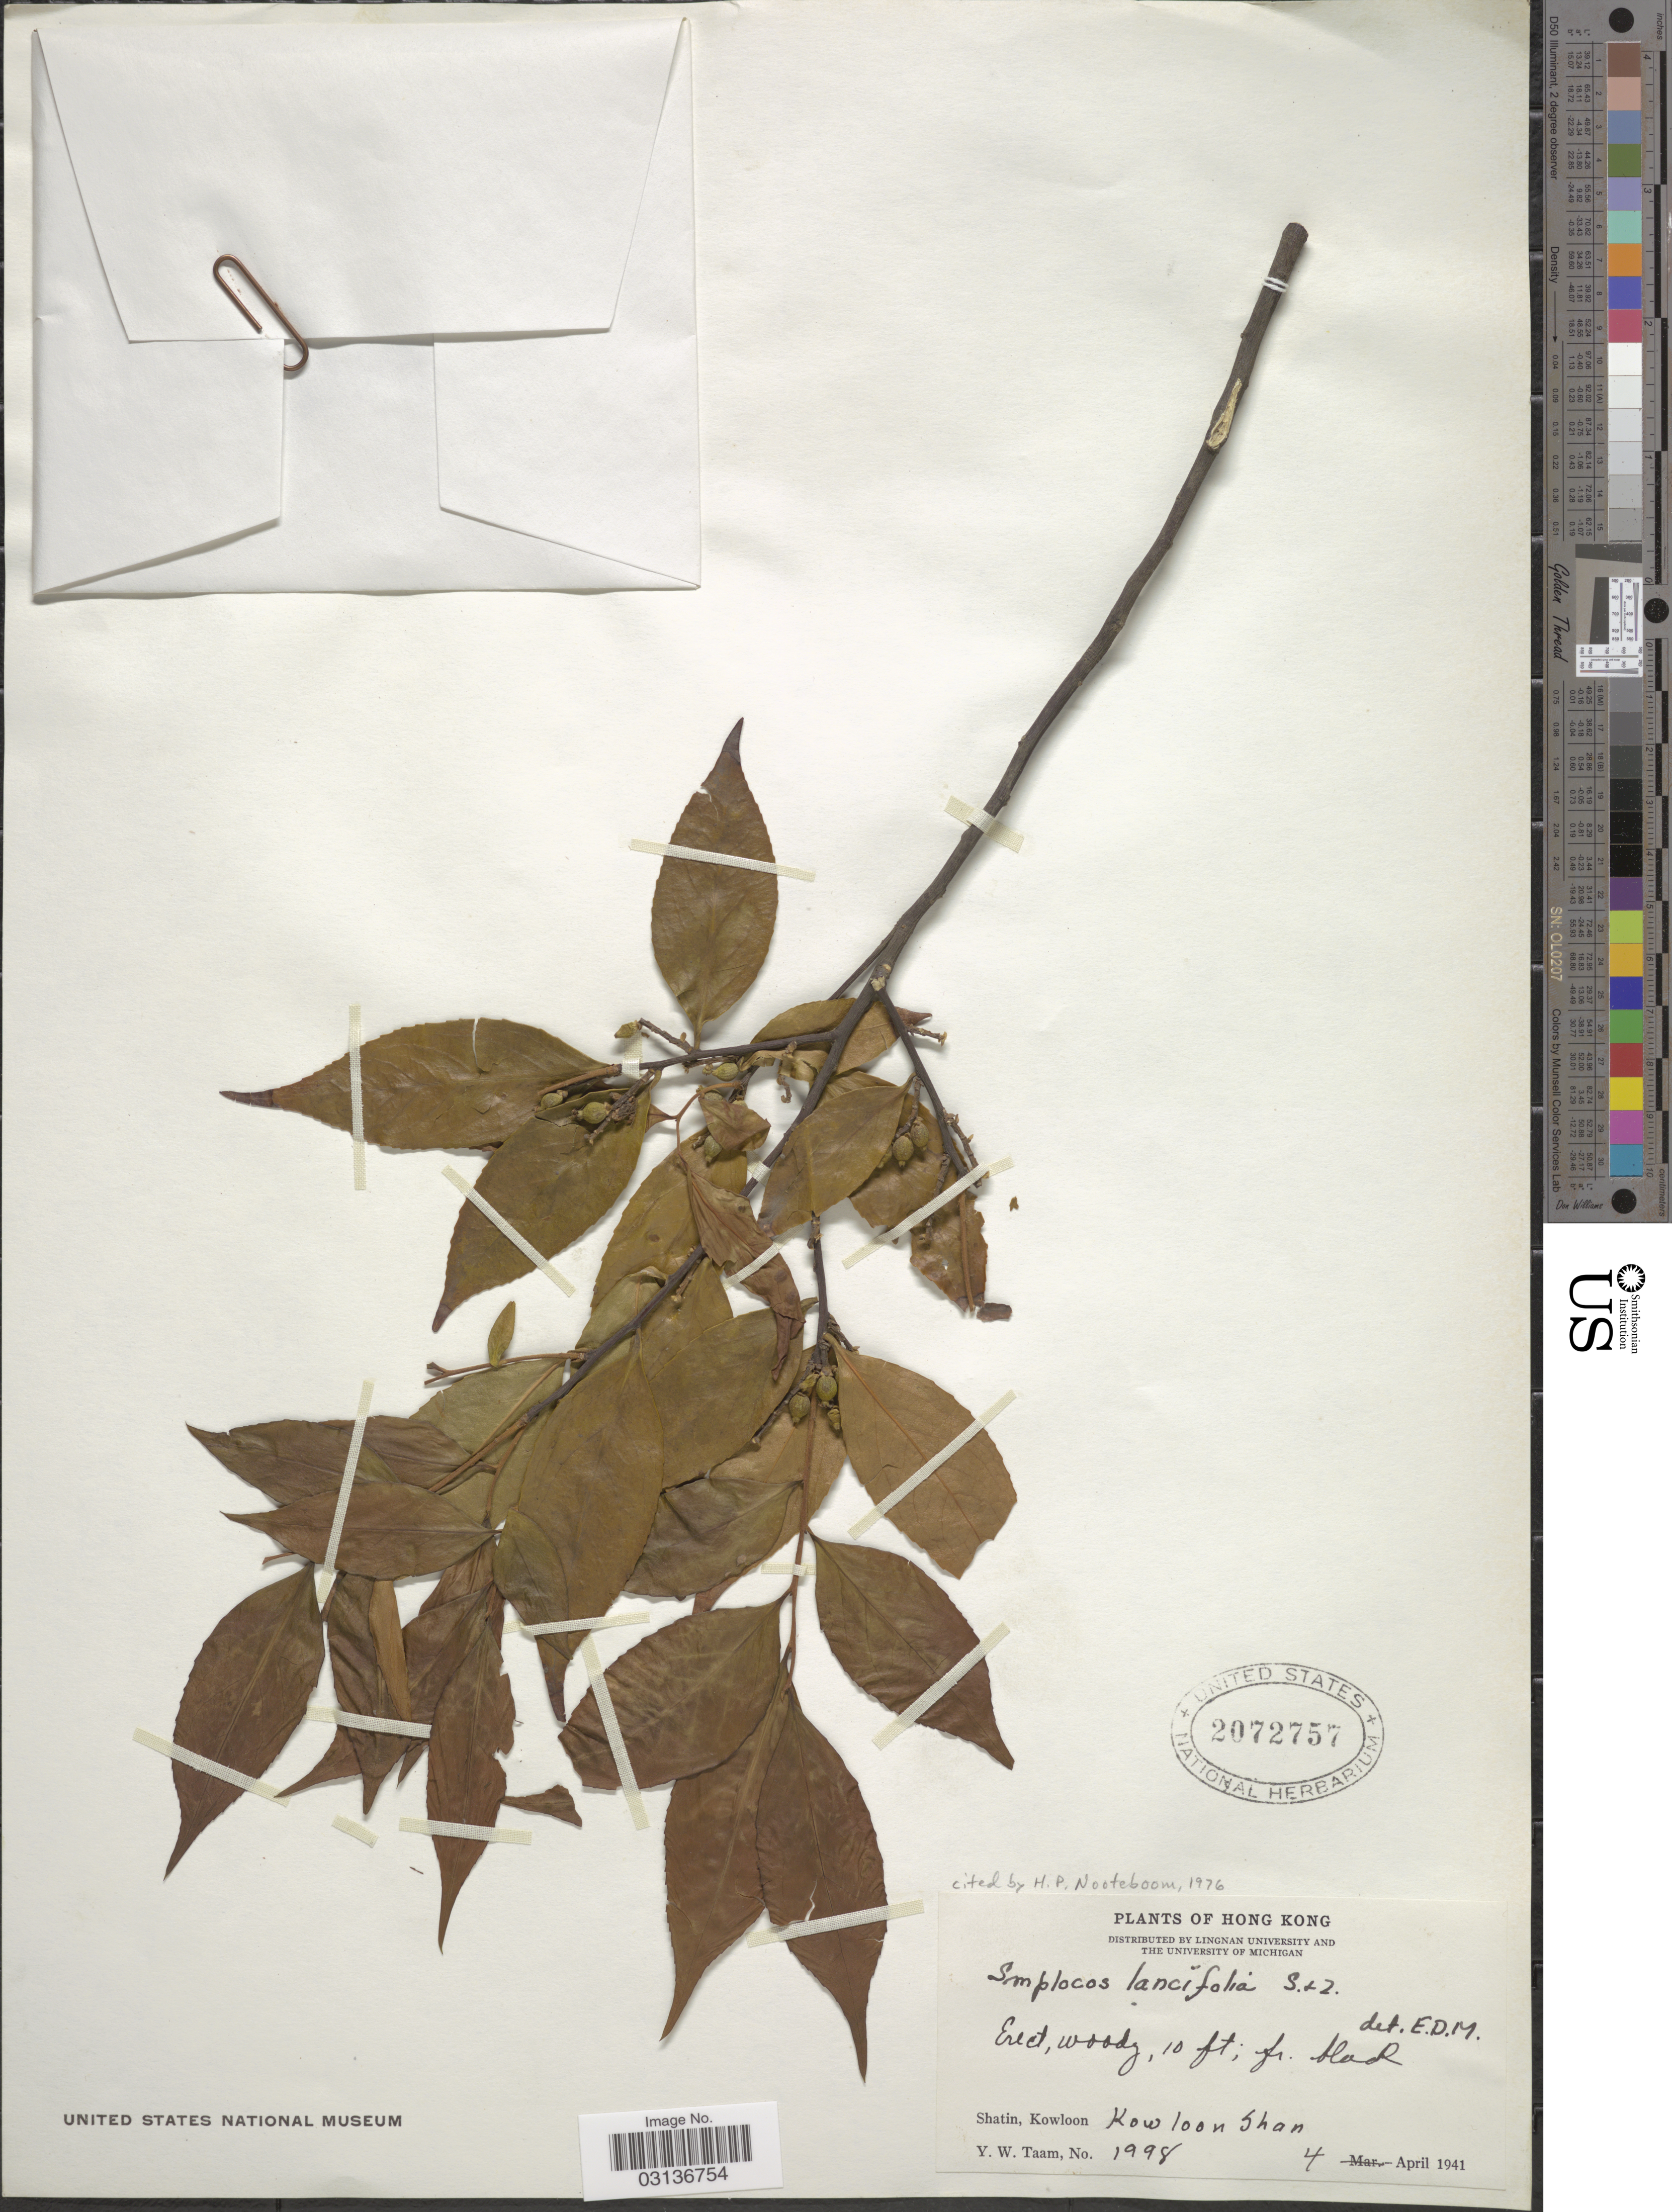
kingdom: Plantae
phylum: Tracheophyta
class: Magnoliopsida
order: Ericales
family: Symplocaceae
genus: Symplocos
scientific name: Symplocos lancifolia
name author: Siebert & Zucc.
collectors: Y. W. Taam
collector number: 1998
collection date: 1941-04-04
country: China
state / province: Hong Kong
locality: Shatin, Kowloon. Kowloon Shan.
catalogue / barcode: US 2072757